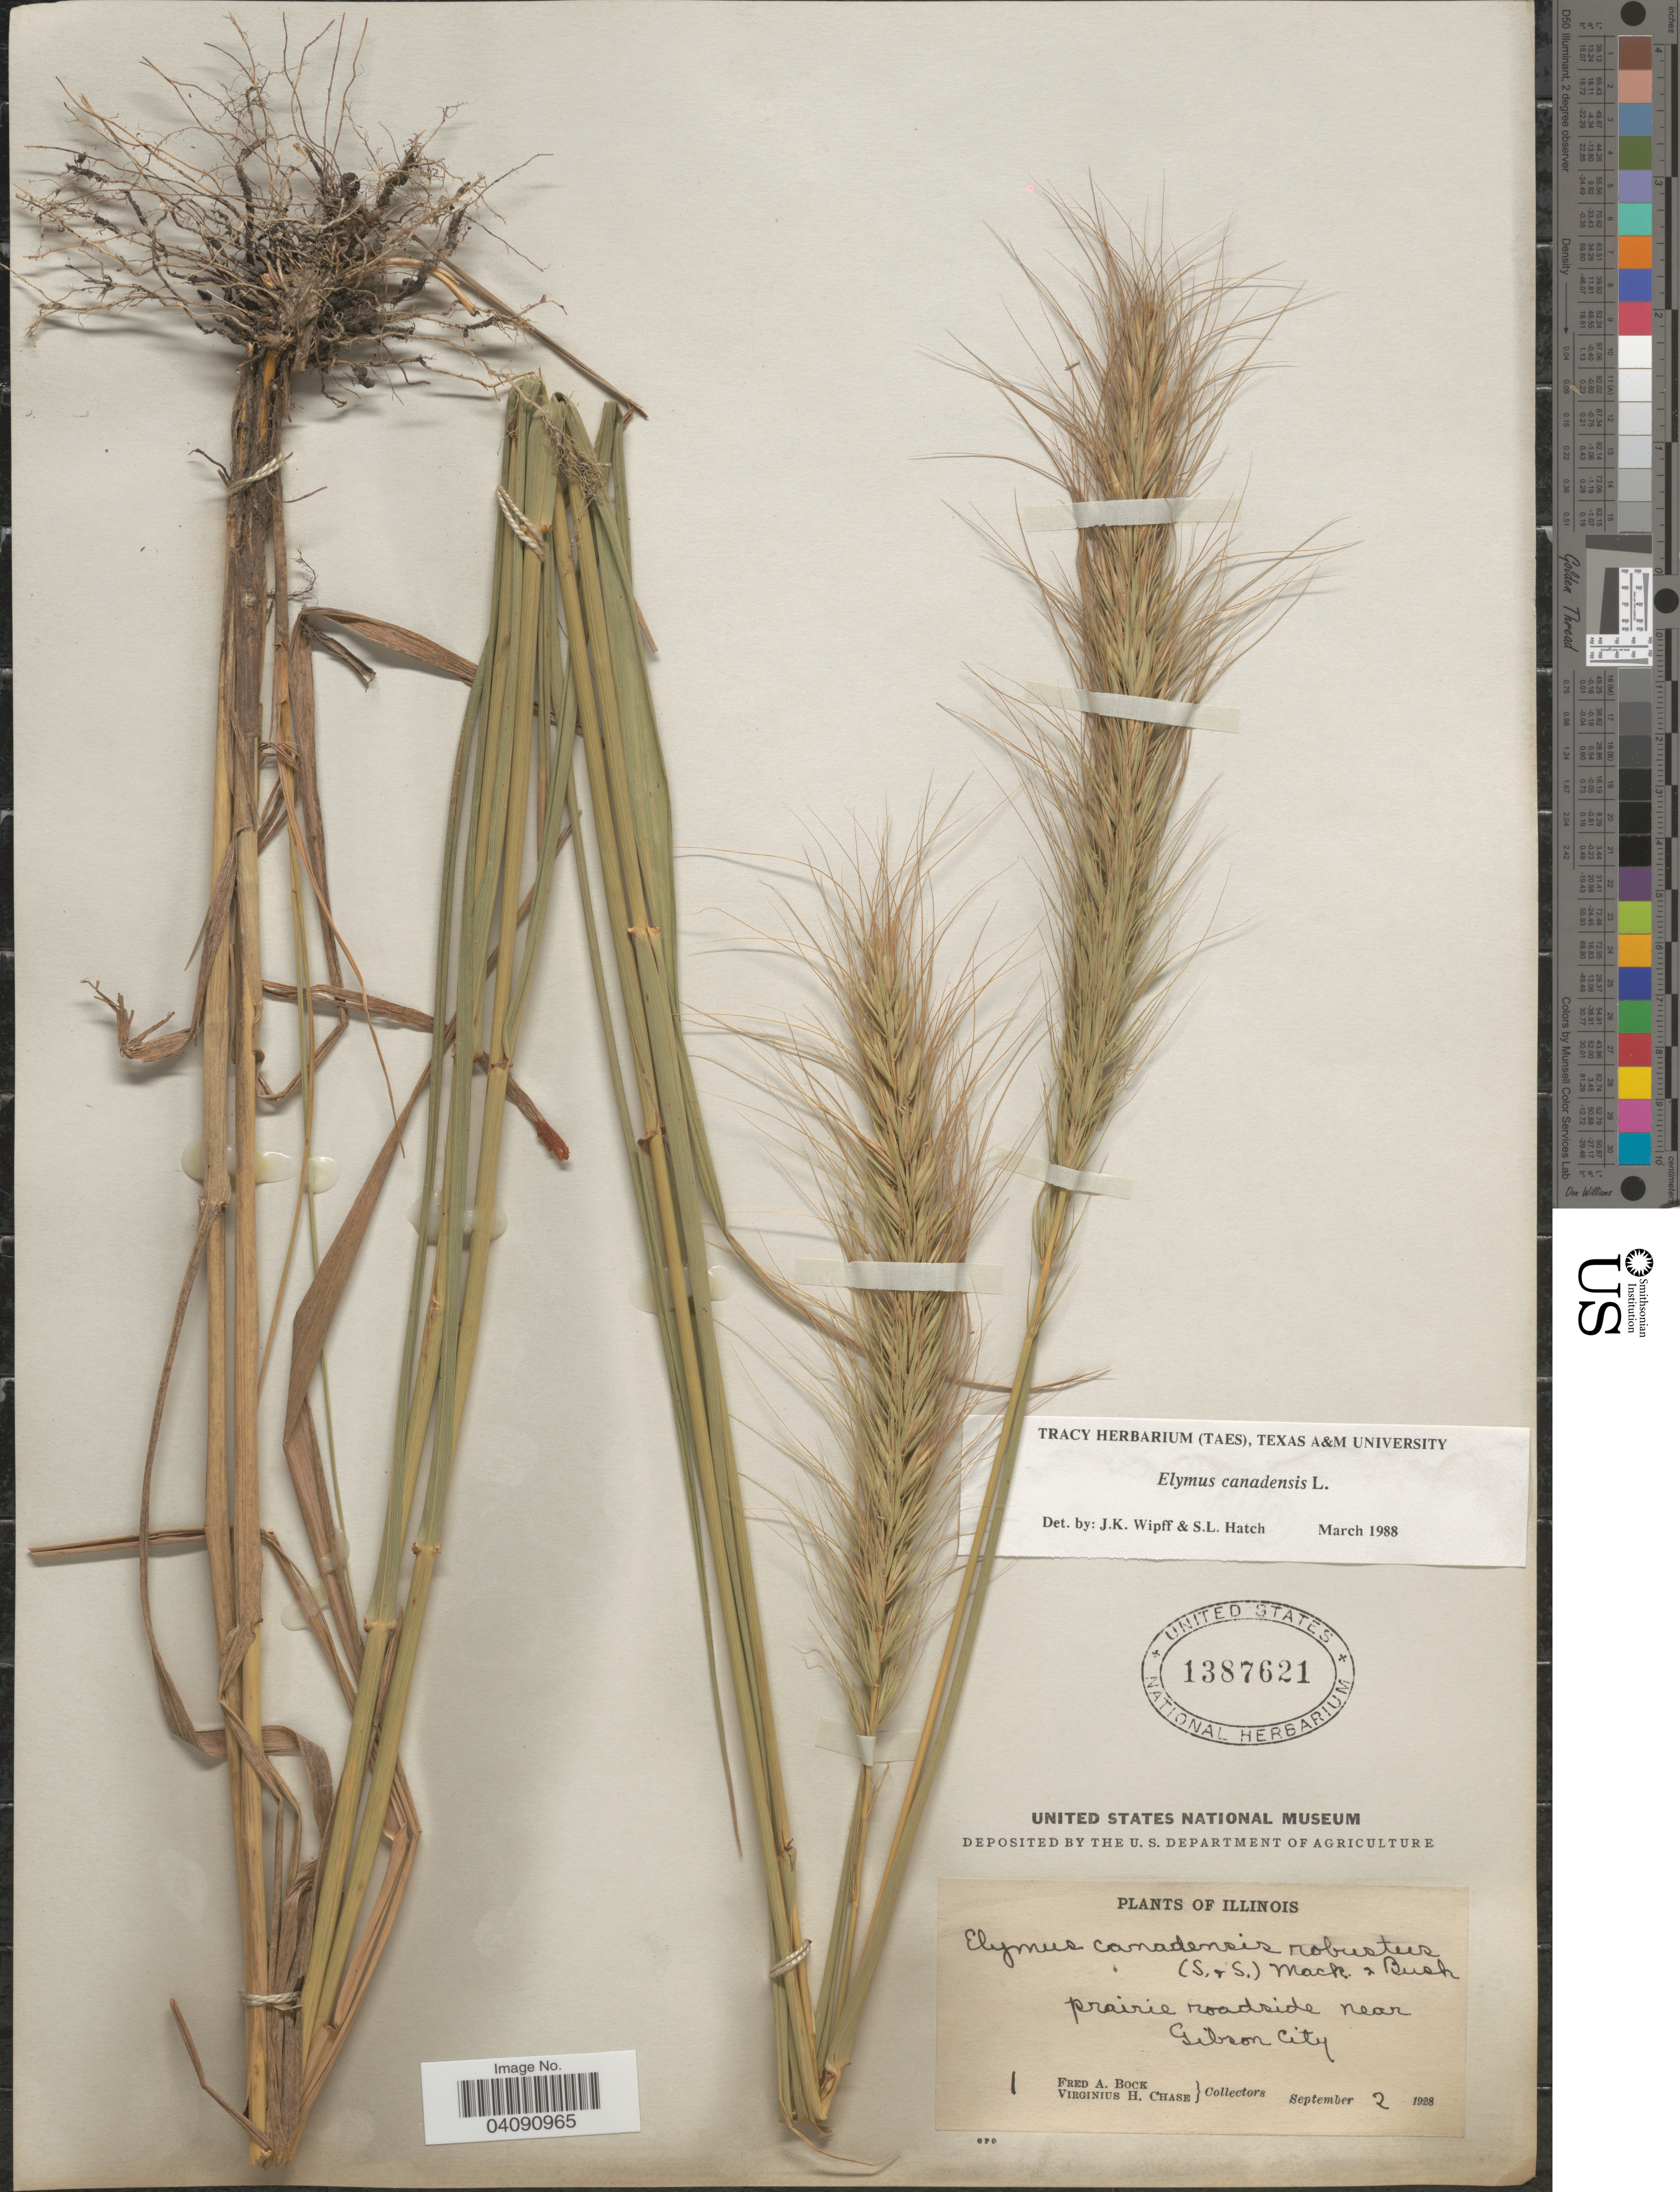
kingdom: Plantae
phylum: Tracheophyta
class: Liliopsida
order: Poales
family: Poaceae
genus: Elymus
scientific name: Elymus canadensis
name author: L.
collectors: F. Bock & V. H. Chase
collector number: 1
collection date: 1928-09-02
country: United States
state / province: Illinois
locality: Prairie roadside near Gibson City.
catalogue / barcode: US 1387621